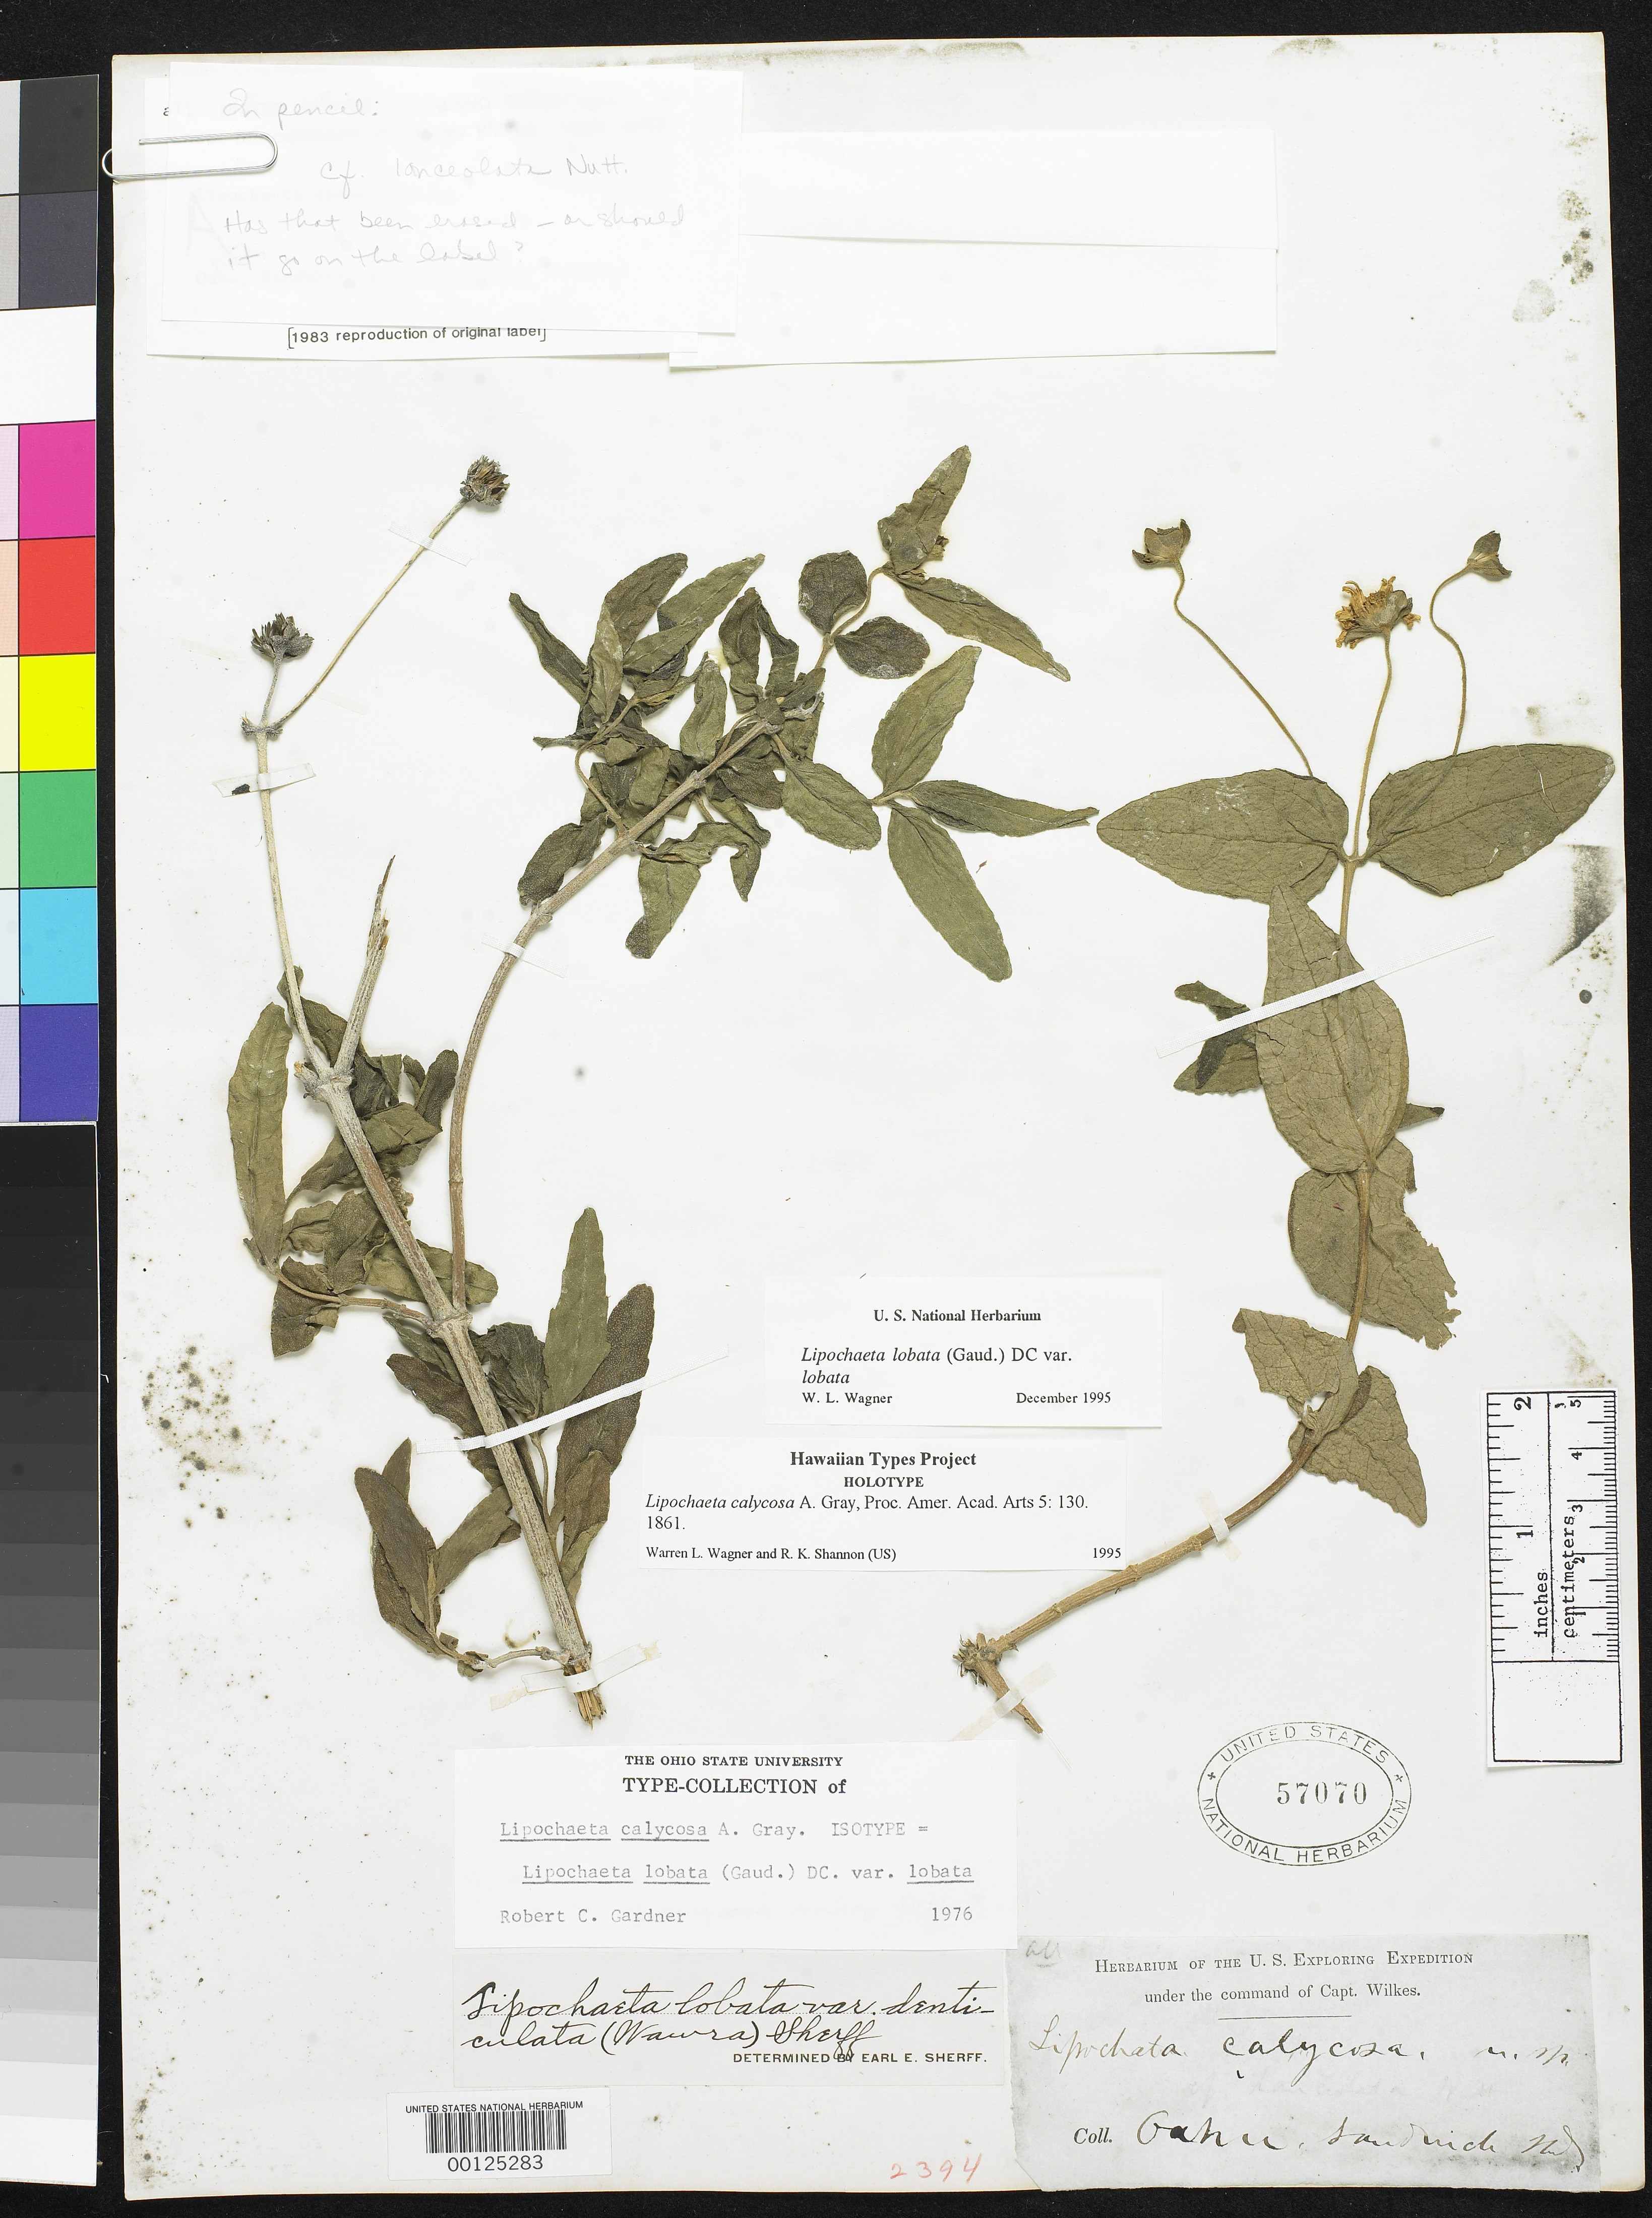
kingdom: Plantae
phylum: Tracheophyta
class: Magnoliopsida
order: Asterales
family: Asteraceae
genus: Lipochaeta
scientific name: Lipochaeta calycosa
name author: A. Gray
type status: Holotype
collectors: Wilkes Explor. Exped.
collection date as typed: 1838 to -- --- 1842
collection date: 1838/1842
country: United States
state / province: Hawaii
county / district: Honolulu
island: Oahu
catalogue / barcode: US 57070